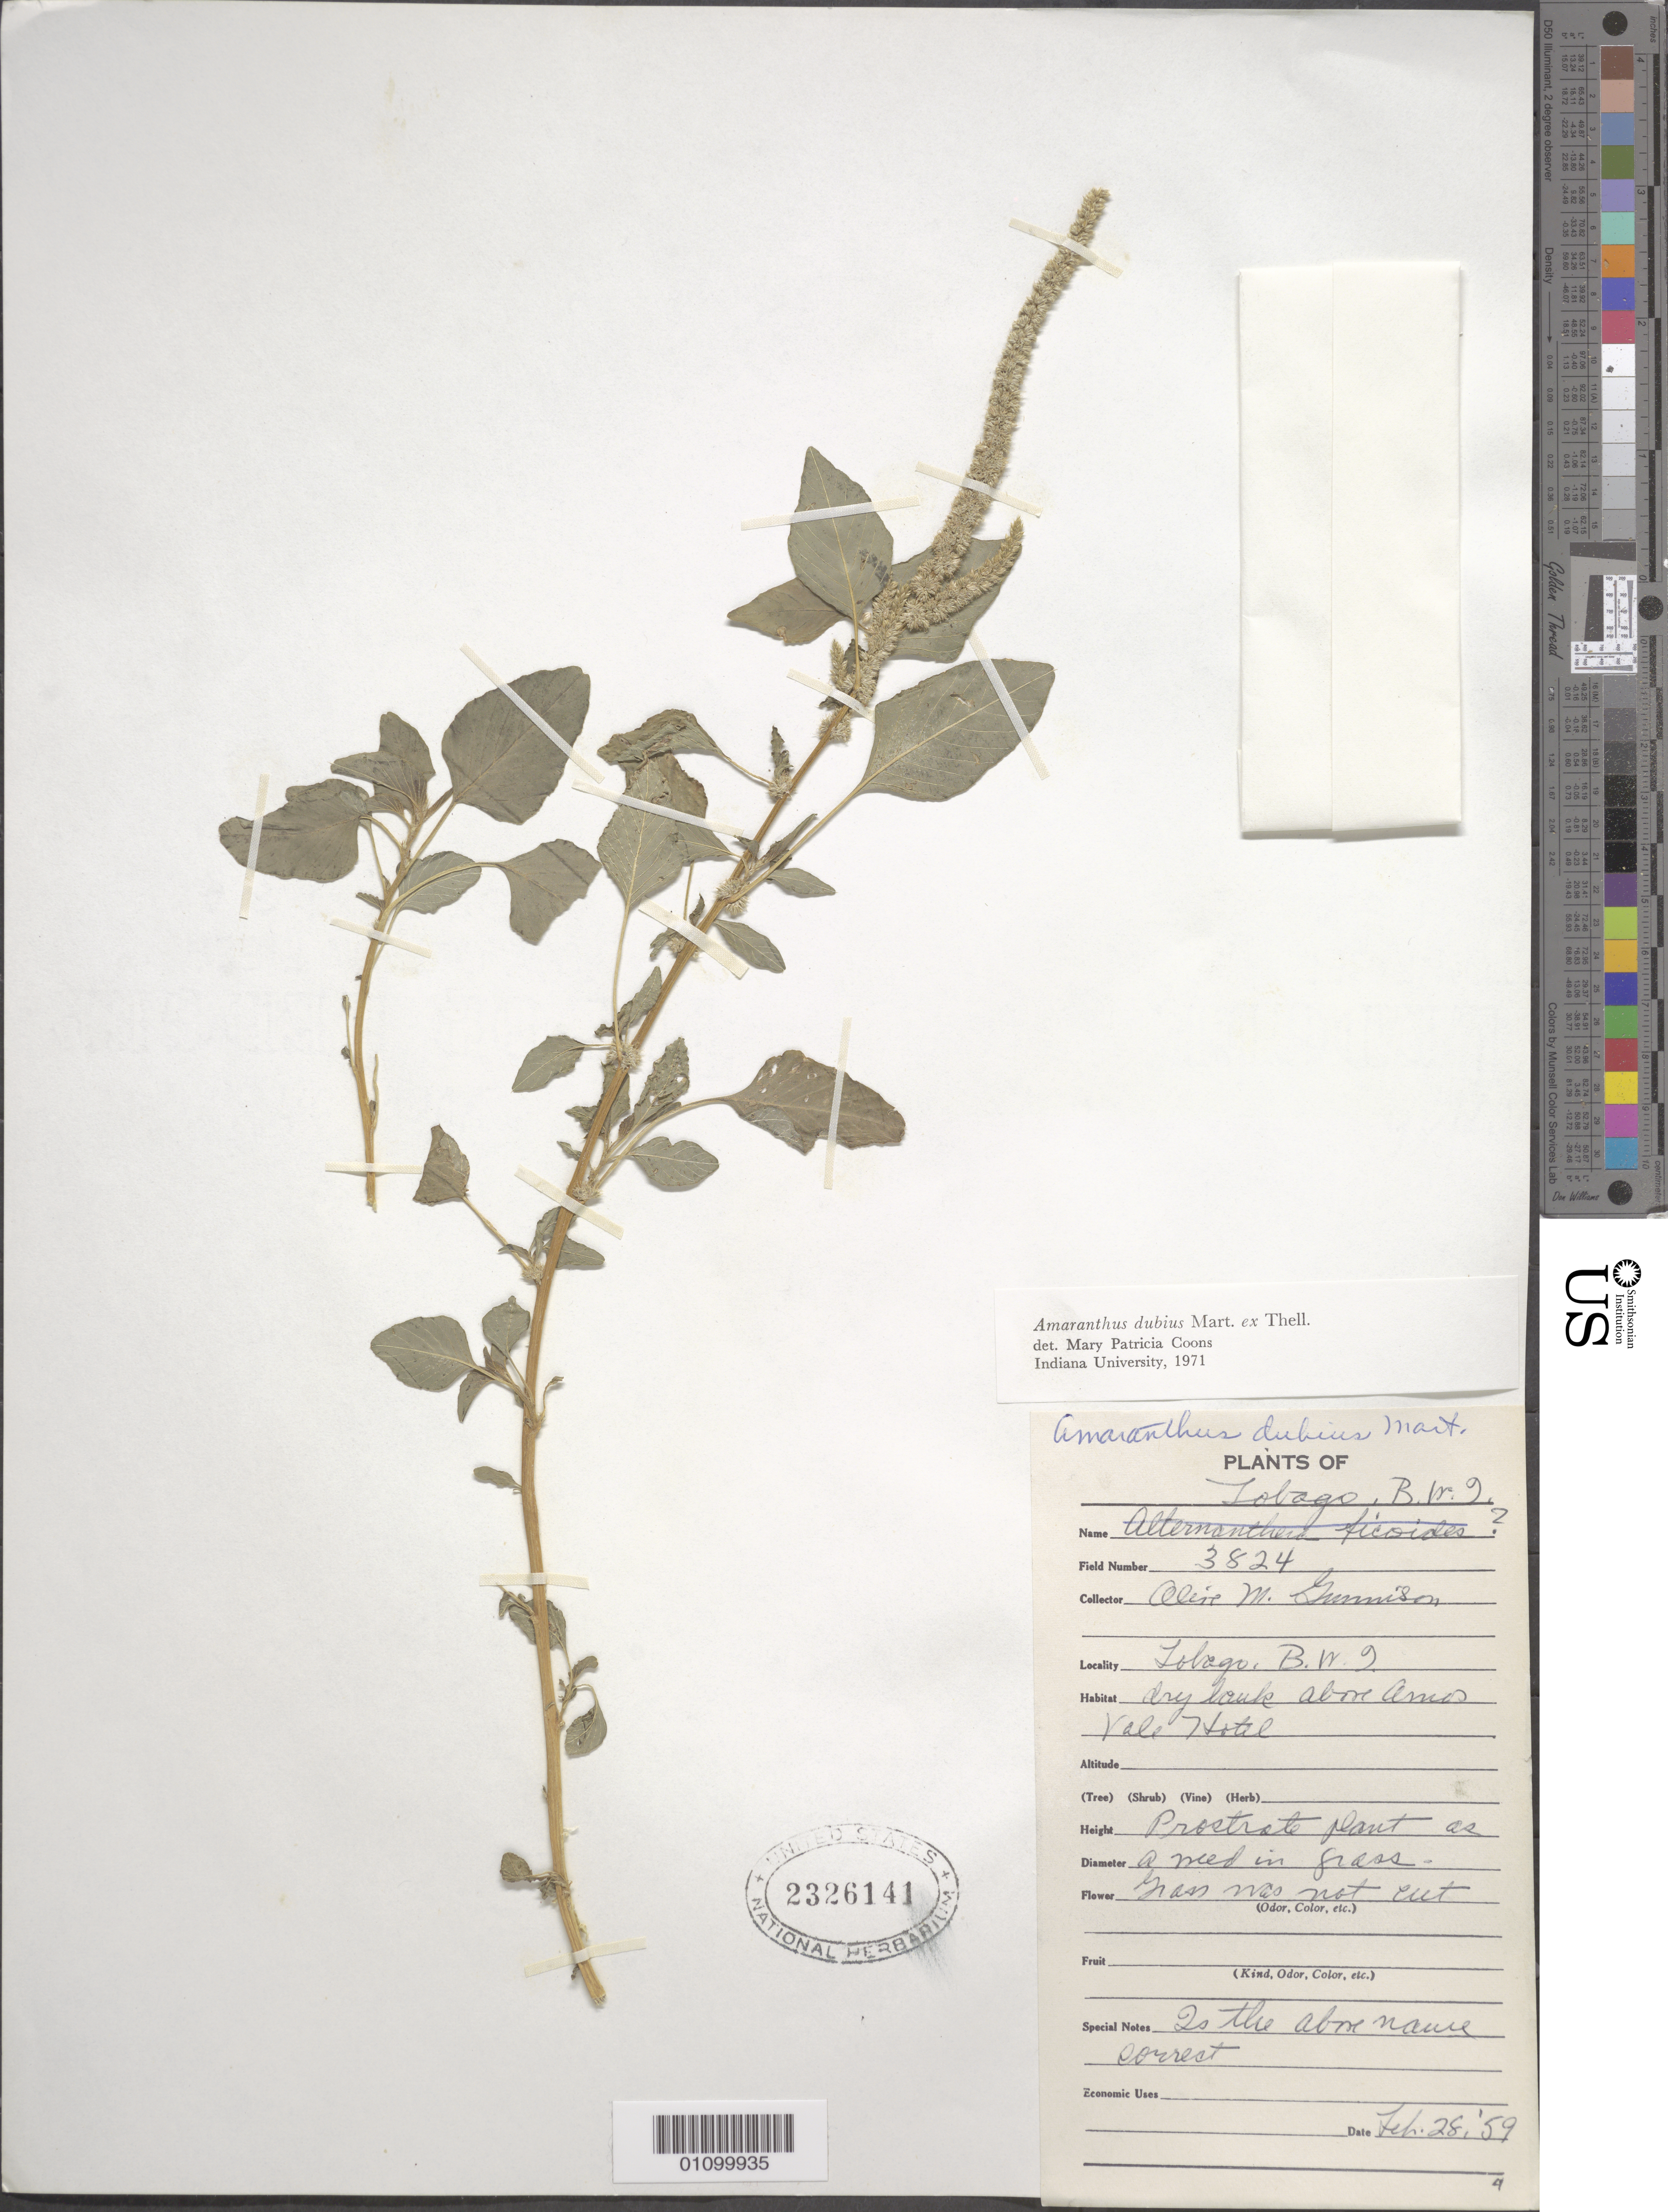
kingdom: Plantae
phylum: Tracheophyta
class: Magnoliopsida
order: Caryophyllales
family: Amaranthaceae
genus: Amaranthus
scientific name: Amaranthus dubius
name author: Mart. ex Thell.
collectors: Gunnison, O. M.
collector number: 3824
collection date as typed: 28 Feb 1859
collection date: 1859-02-28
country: Trinidad and Tobago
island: Tobago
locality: Dry bank above Amos Vale Hotel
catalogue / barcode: US 2326141